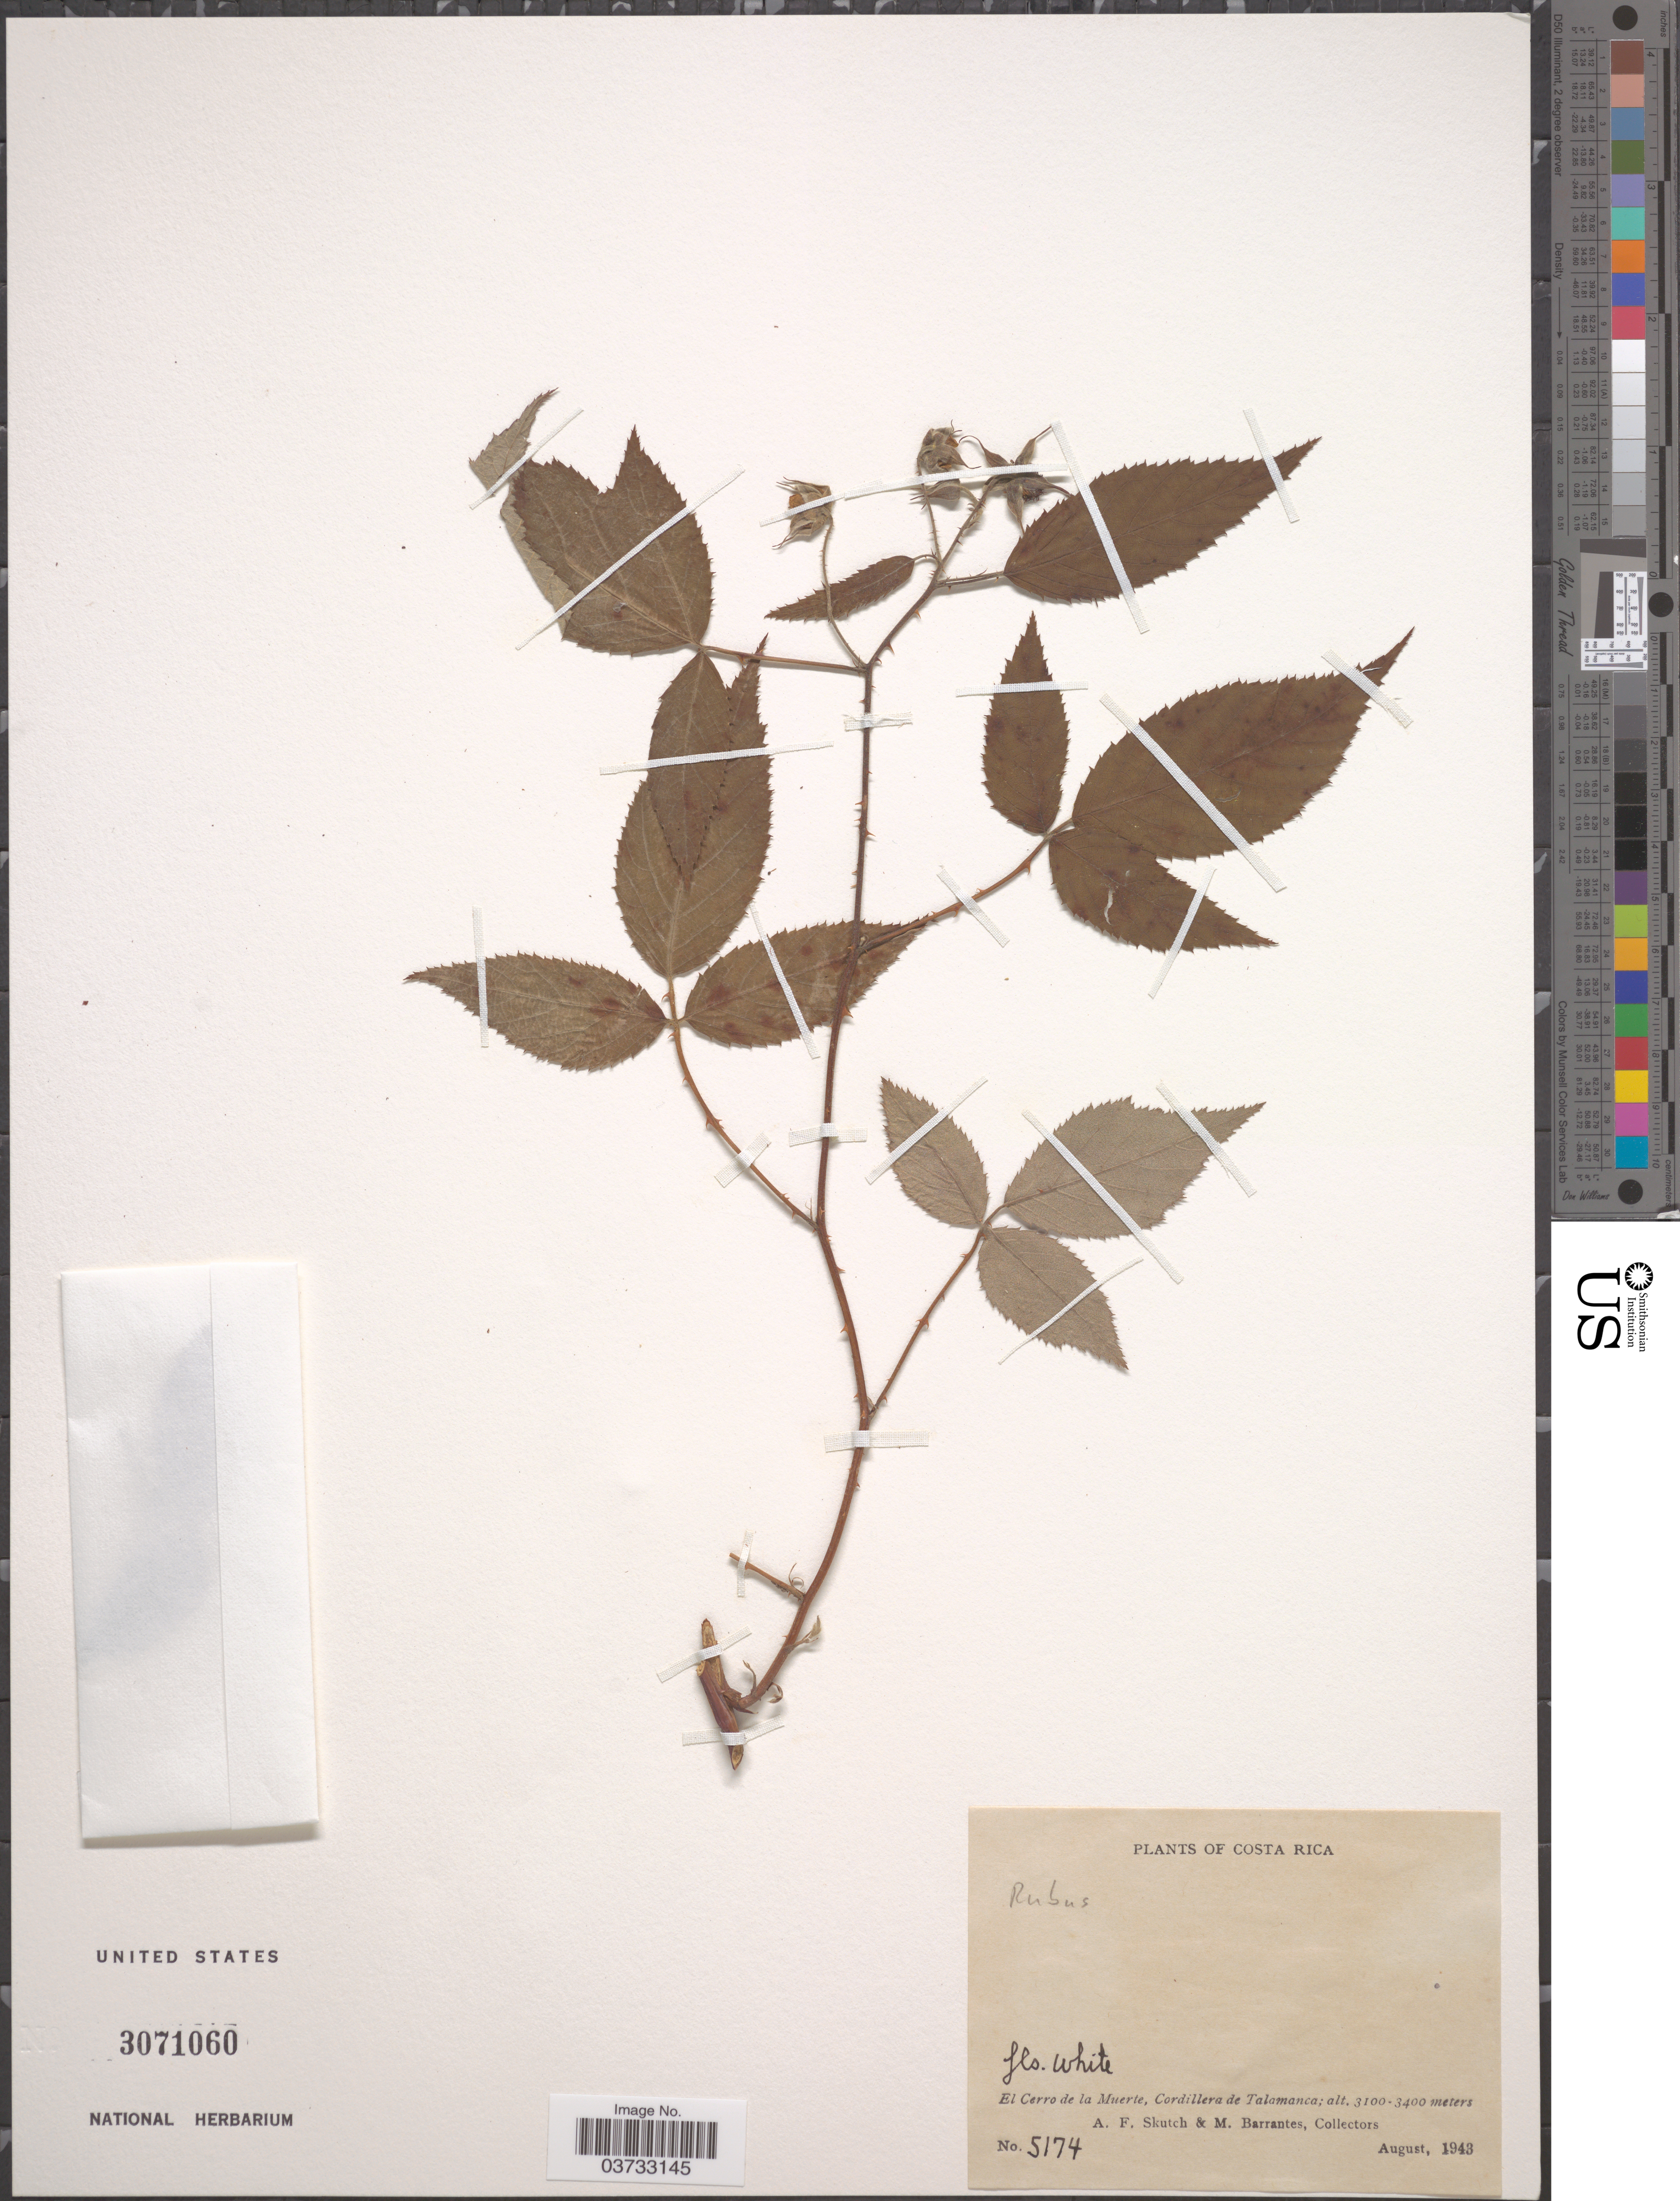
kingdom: Plantae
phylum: Tracheophyta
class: Magnoliopsida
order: Rosales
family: Rosaceae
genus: Rubus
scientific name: Rubus sp.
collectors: A. F. Skutch & M. Barrantes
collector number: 5174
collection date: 1943-08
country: Costa Rica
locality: El Cerro de la Muerte, Cordillera de Talamanca.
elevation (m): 3100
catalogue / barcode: US 3071060